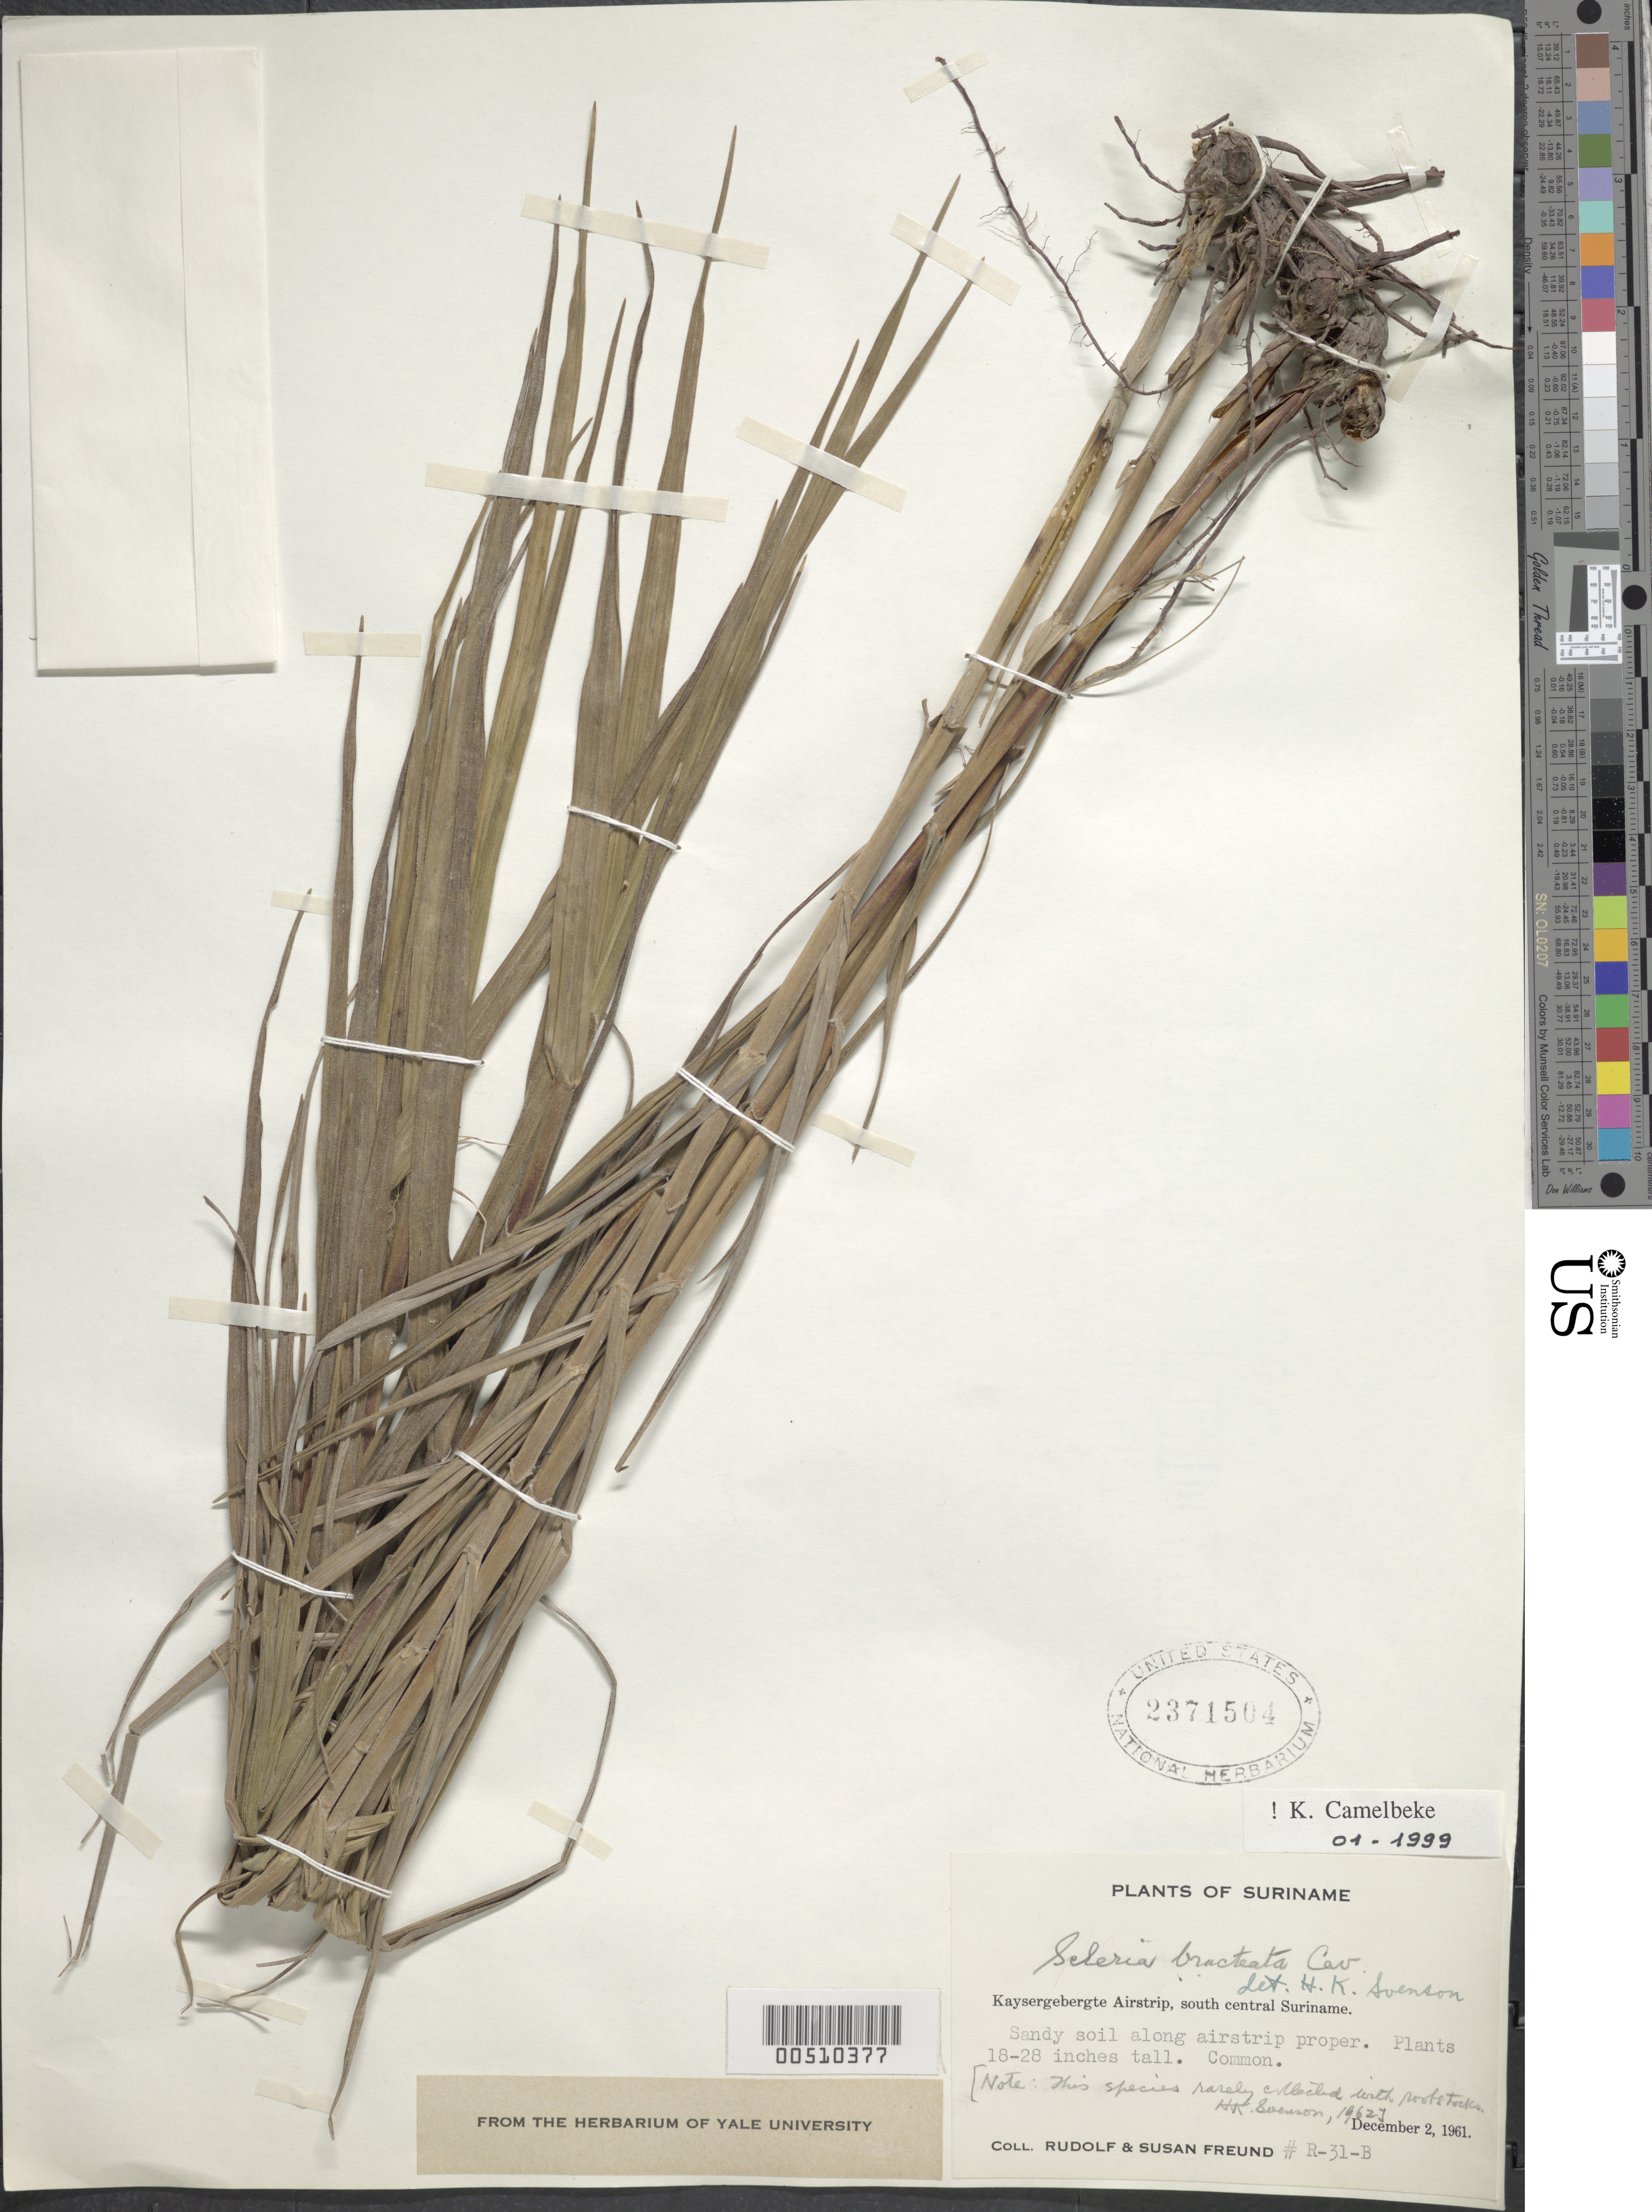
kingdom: Plantae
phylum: Tracheophyta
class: Liliopsida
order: Poales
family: Cyperaceae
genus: Scleria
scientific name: Scleria bracteata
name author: Cav.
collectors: R. Freund & S. Freund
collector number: R-31-B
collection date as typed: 02 Dec 1961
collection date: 1961-12-02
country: Suriname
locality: Kaysergebergte Airstrip, south central Suriname.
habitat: Sandy soil along airstrip proper.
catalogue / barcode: US 2371504